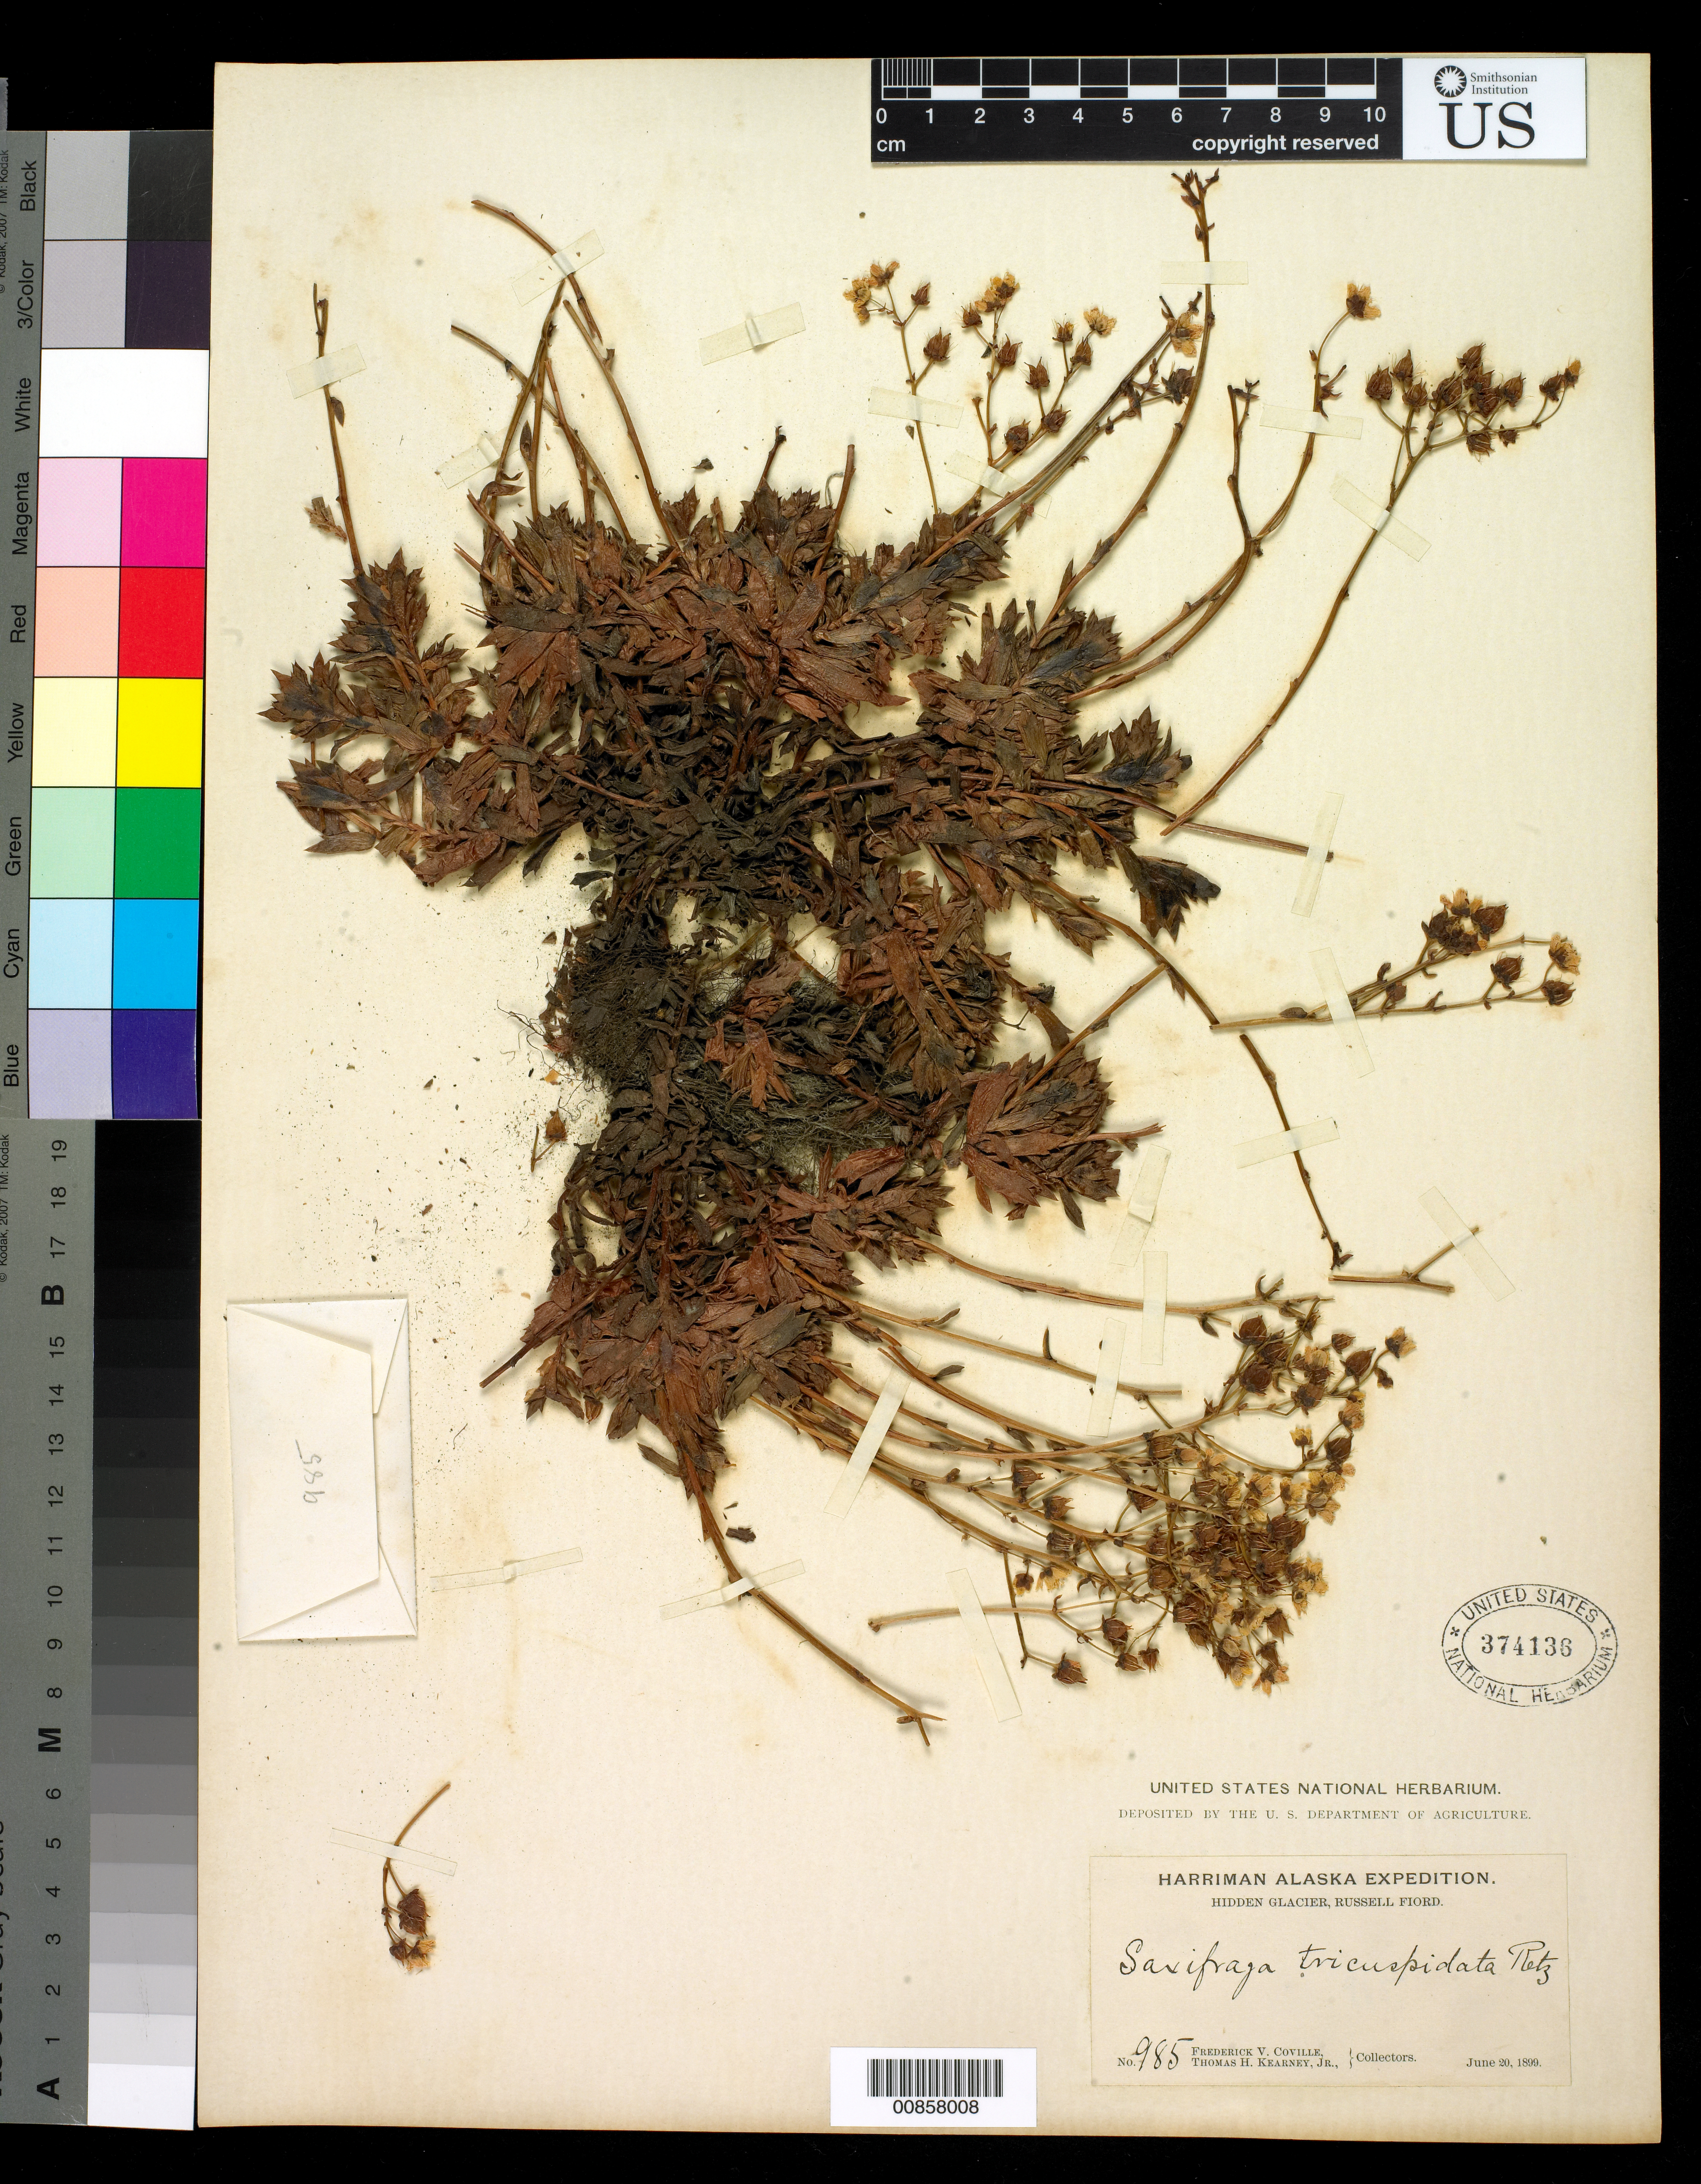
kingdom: Plantae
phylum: Tracheophyta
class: Magnoliopsida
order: Saxifragales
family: Saxifragaceae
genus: Saxifraga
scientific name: Saxifraga tricuspidata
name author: Rottb.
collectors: F. V. Coville & T. H. Kearney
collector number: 985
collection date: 1899-06-20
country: United States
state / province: Alaska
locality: Hubbard Glacier, Russell Fjord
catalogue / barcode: US 374136